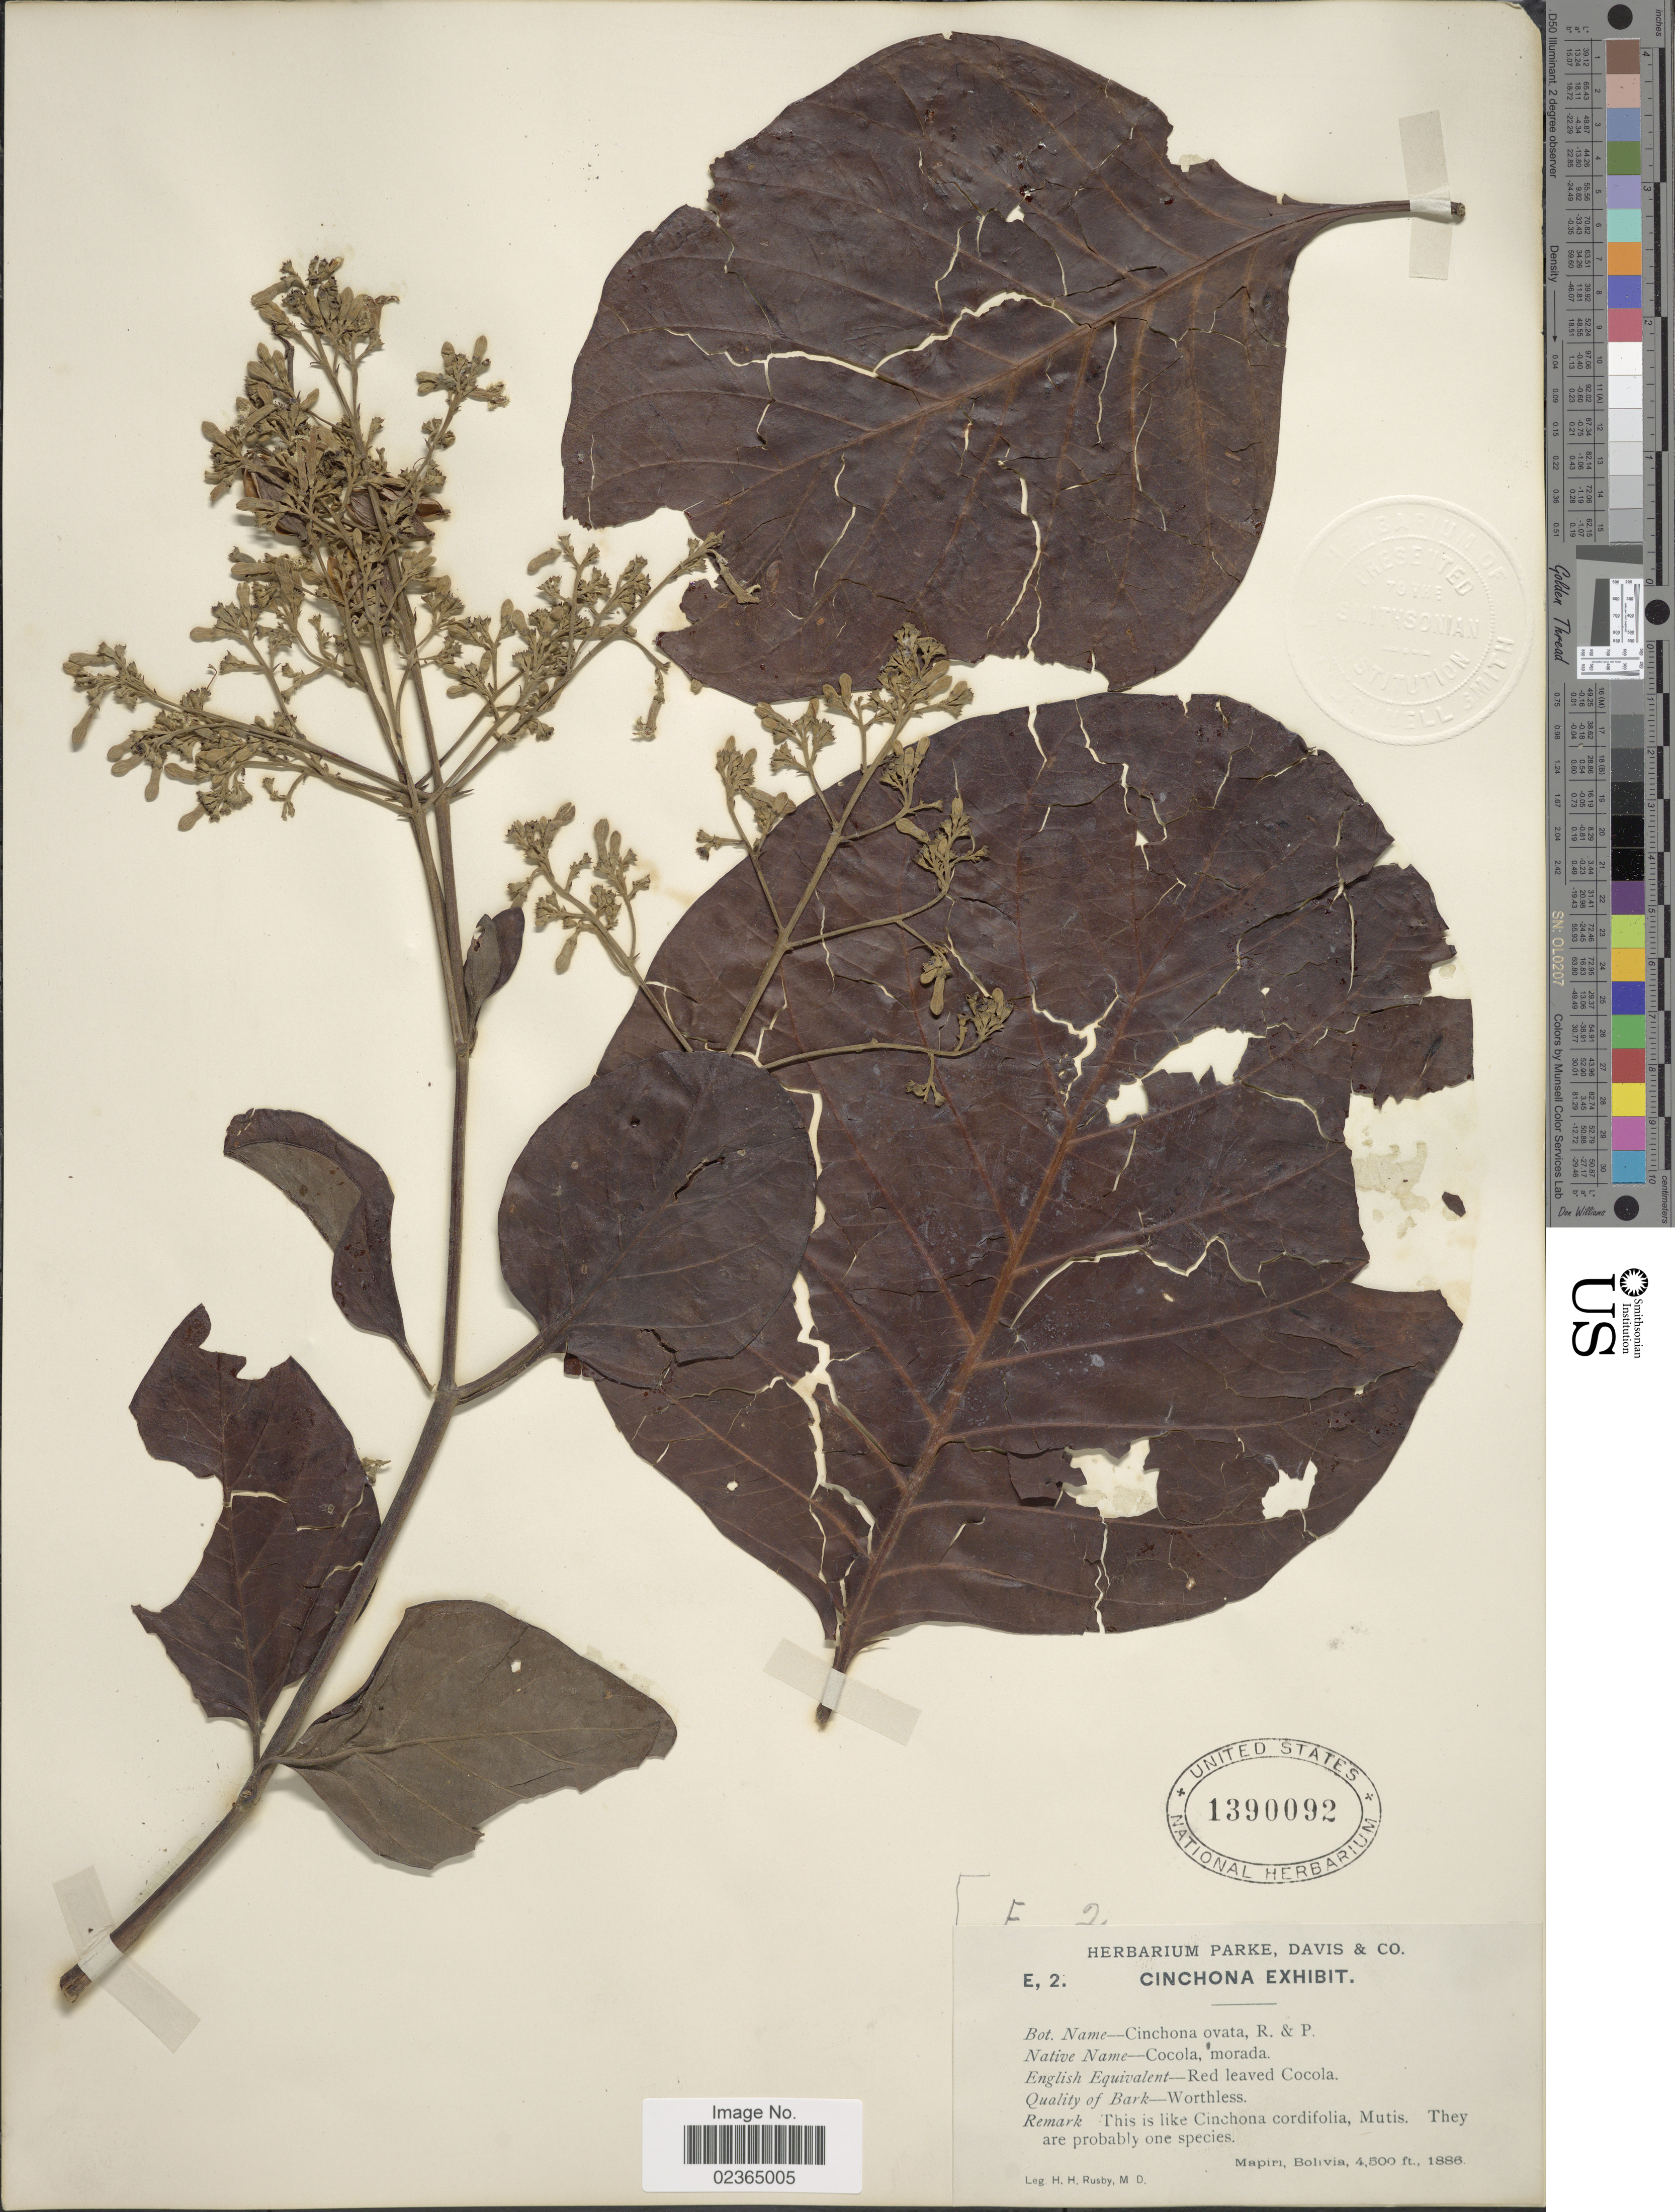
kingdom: Plantae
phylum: Tracheophyta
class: Magnoliopsida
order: Gentianales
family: Rubiaceae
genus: Cinchona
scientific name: Cinchona pubescens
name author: Vahl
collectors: H. H. Rusby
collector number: E, 2.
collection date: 1886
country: Bolivia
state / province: La Páz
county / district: Larecaja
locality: Mapiri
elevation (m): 1372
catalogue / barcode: US 1390092